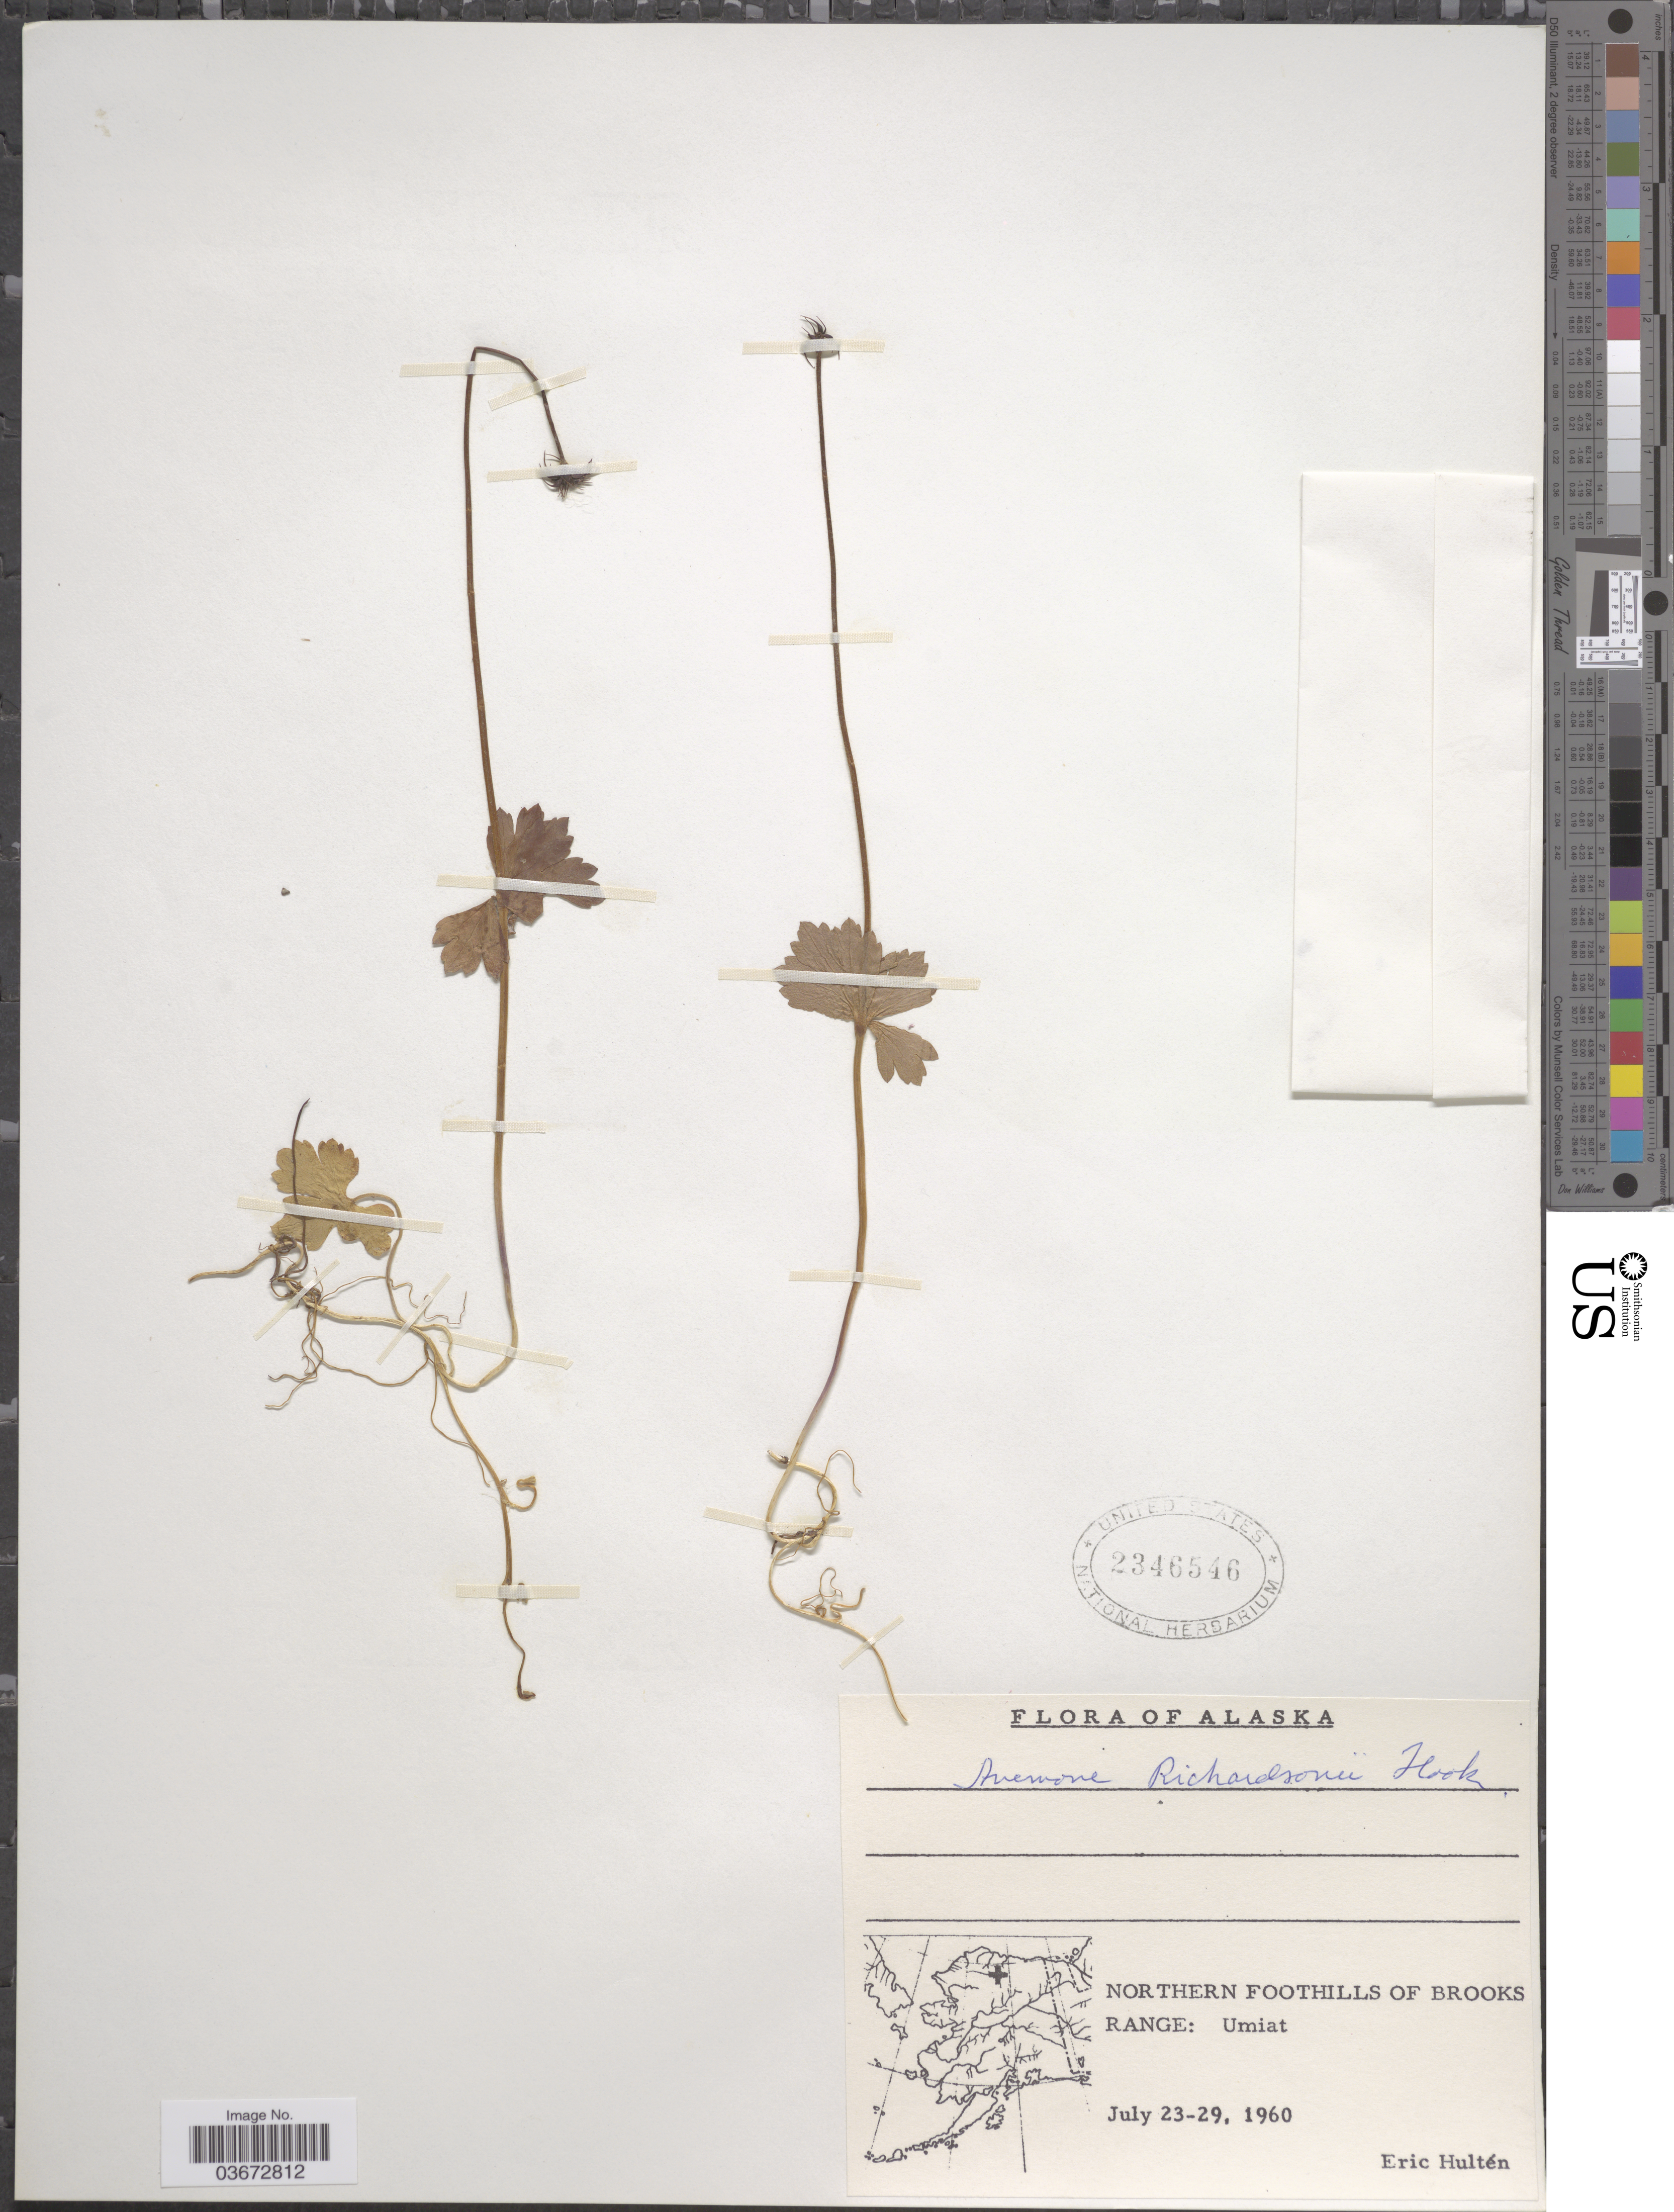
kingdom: Plantae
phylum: Tracheophyta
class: Magnoliopsida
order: Ranunculales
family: Ranunculaceae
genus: Anemone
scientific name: Anemone richardsonii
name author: Hook.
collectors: E. G. Hultén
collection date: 1960-07-23/1960-07-29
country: United States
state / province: Alaska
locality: Northern Foothills of Brooks Range: Umiat.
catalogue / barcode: US 2346546